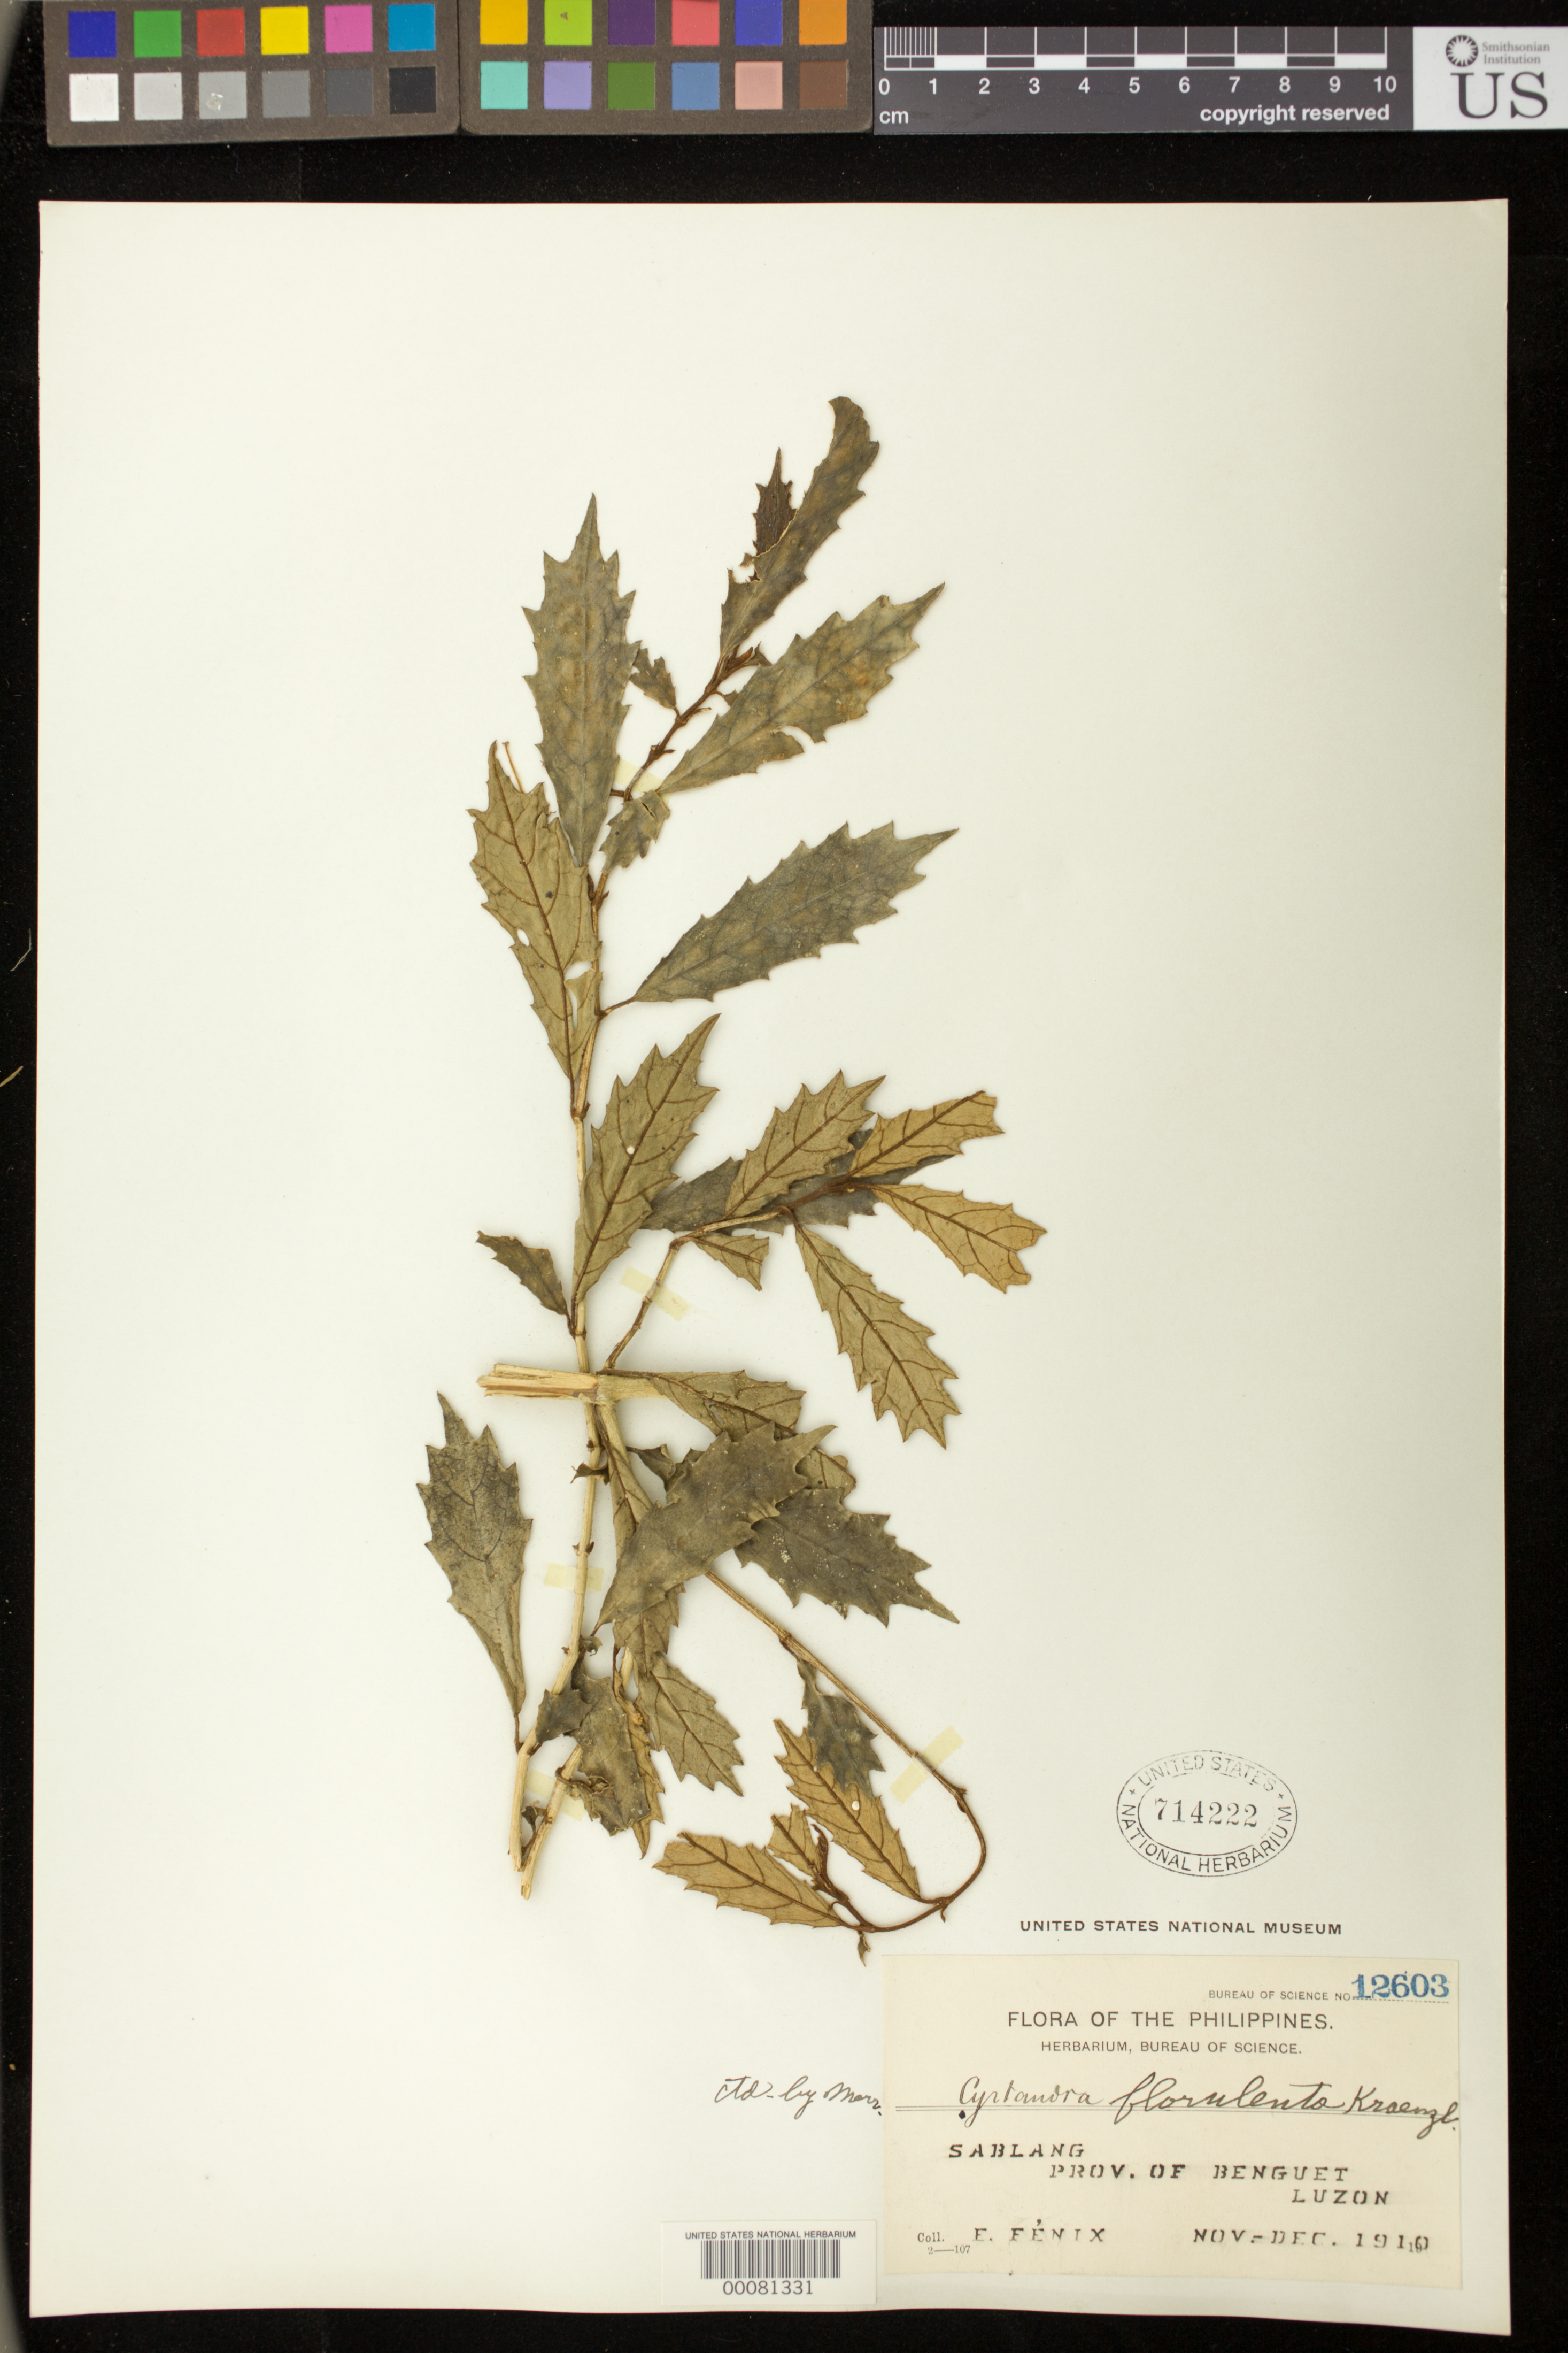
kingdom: Plantae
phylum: Tracheophyta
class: Magnoliopsida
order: Lamiales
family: Gesneriaceae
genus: Cyrtandra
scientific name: Cyrtandra florulenta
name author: Kraenzl.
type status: Neotype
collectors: E. Fénix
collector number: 12603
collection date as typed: Nov-Dec 1910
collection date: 1910-11/1910-12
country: Philippines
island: Luzon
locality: Benguet, Sablang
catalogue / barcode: US 714222